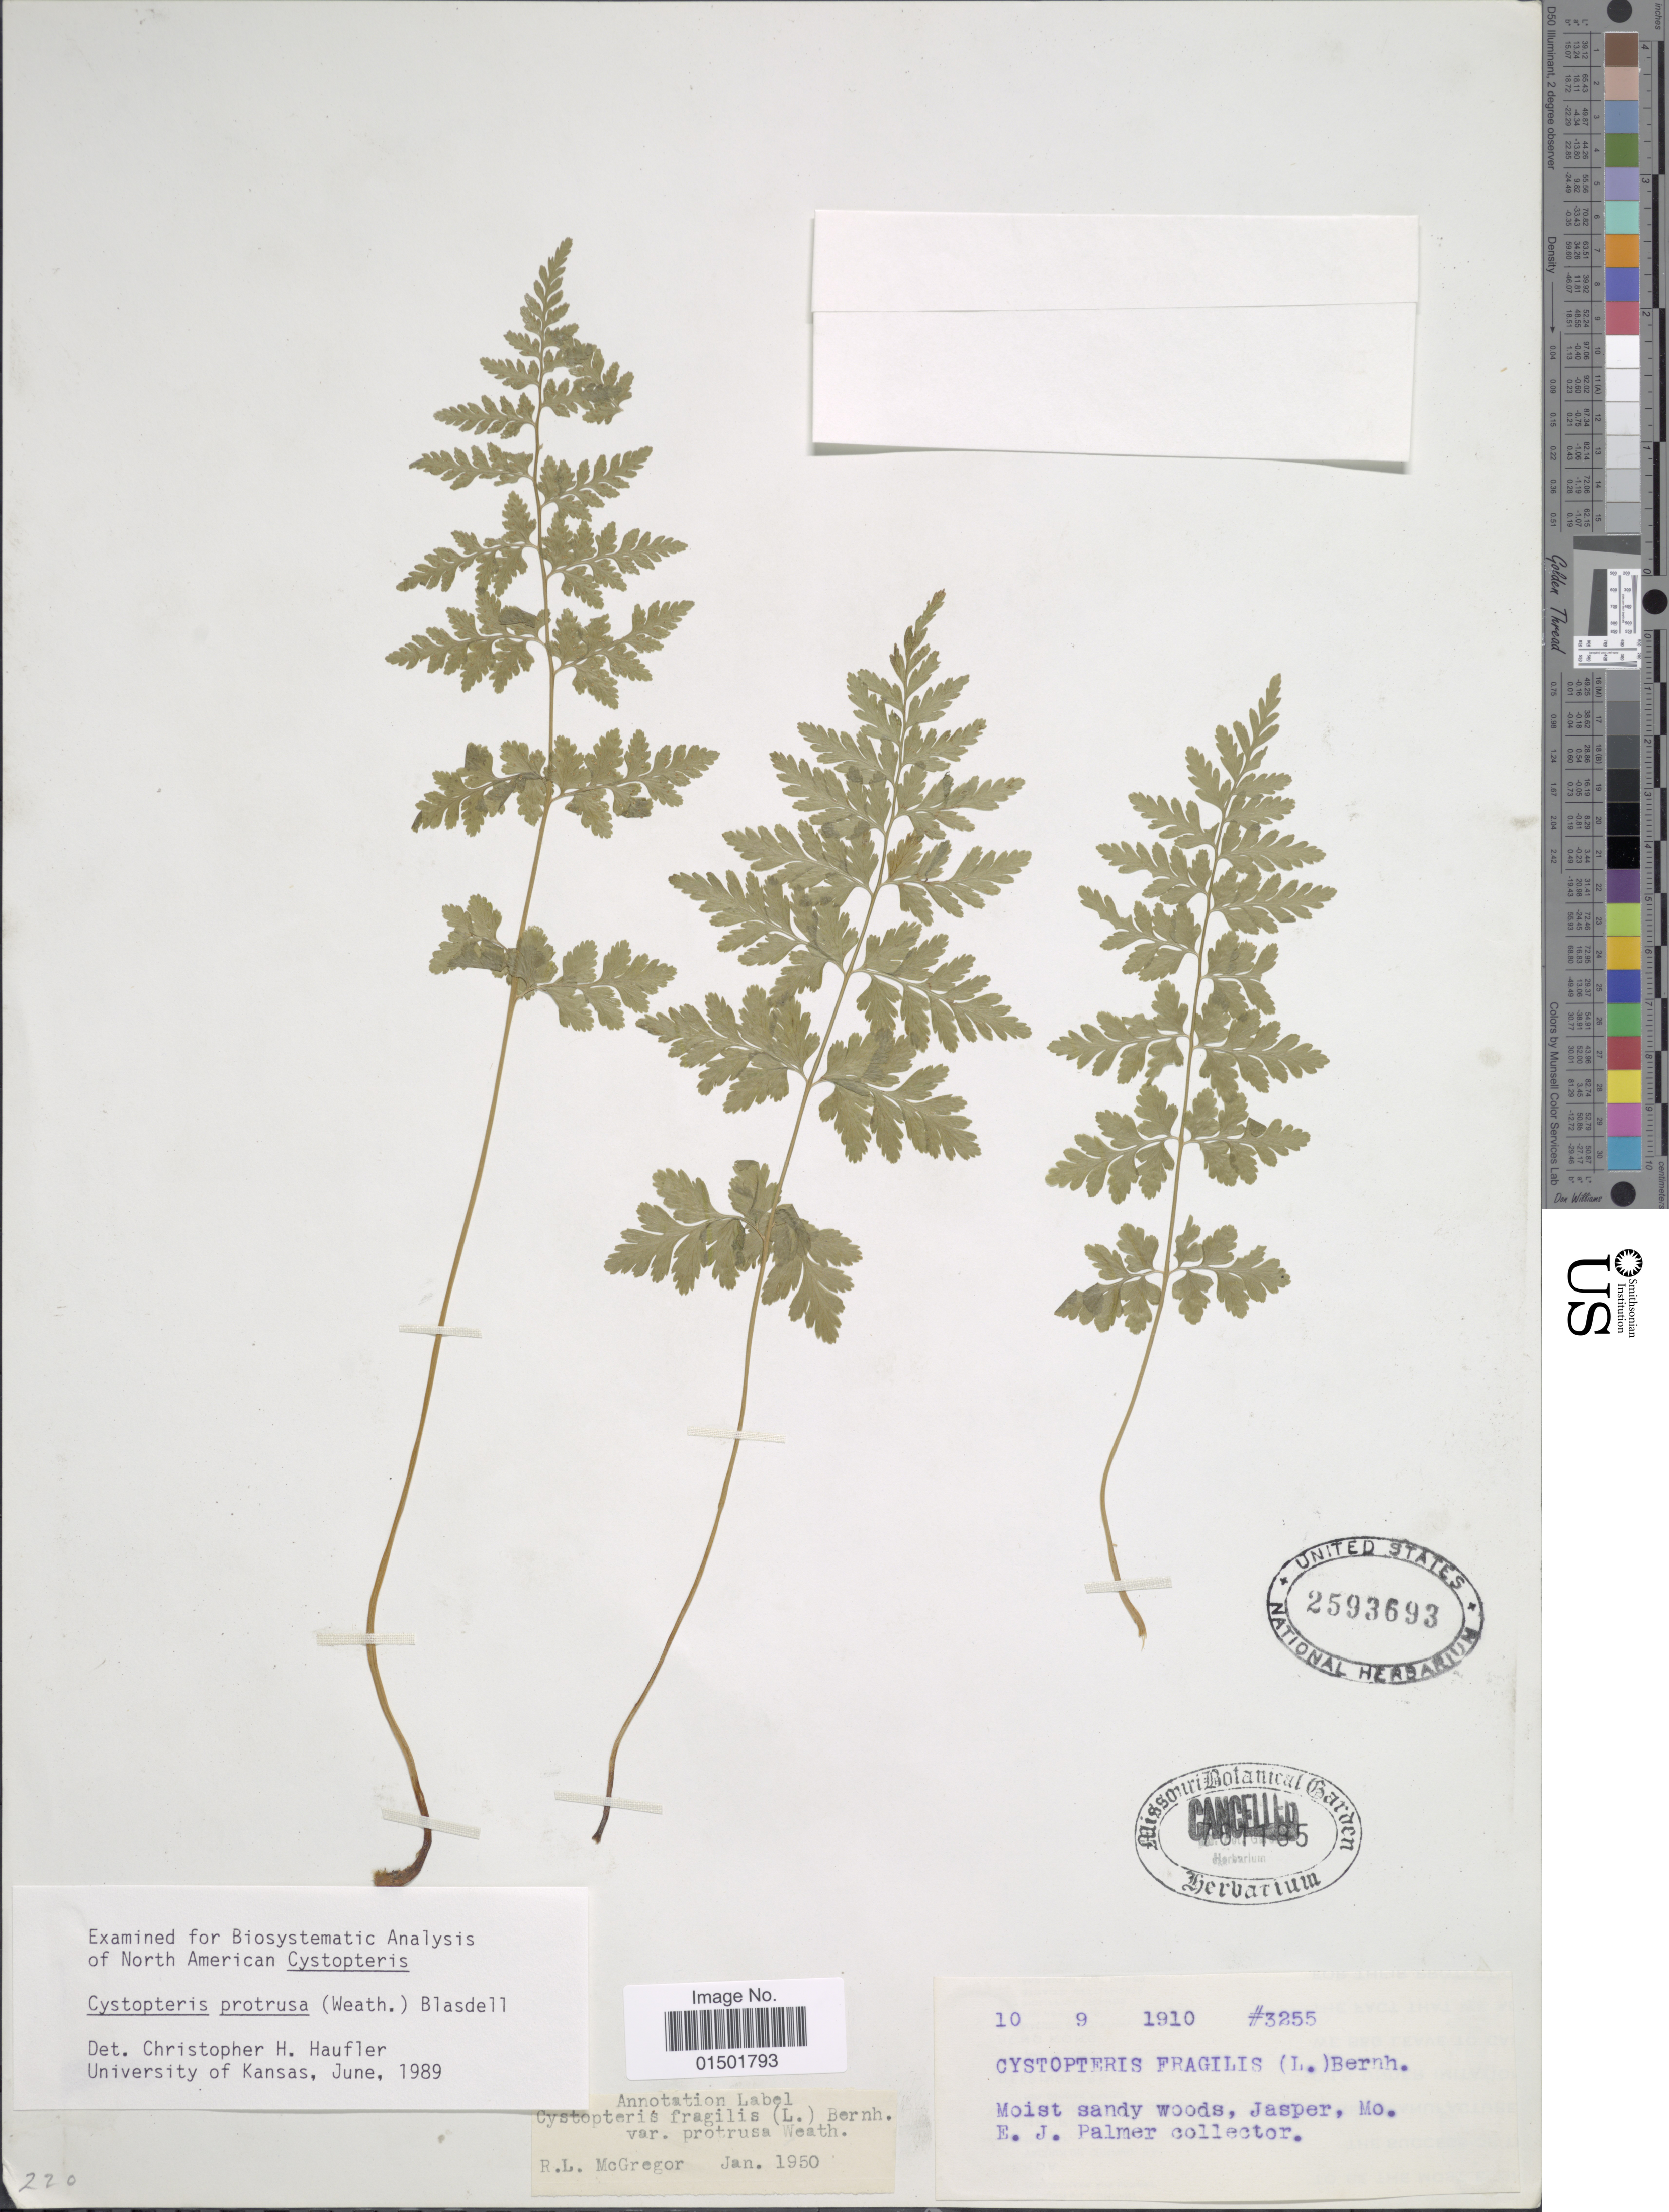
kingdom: Plantae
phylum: Tracheophyta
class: Polypodiopsida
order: Polypodiales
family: Cystopteridaceae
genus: Cystopteris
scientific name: Cystopteris protrusa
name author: (Weath.) Blasdell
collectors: E. J. Palmer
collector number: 3255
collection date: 1910-10-09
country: United States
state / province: Missouri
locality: Moist sandy woods, Jasper, Mo.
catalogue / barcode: US 2593693